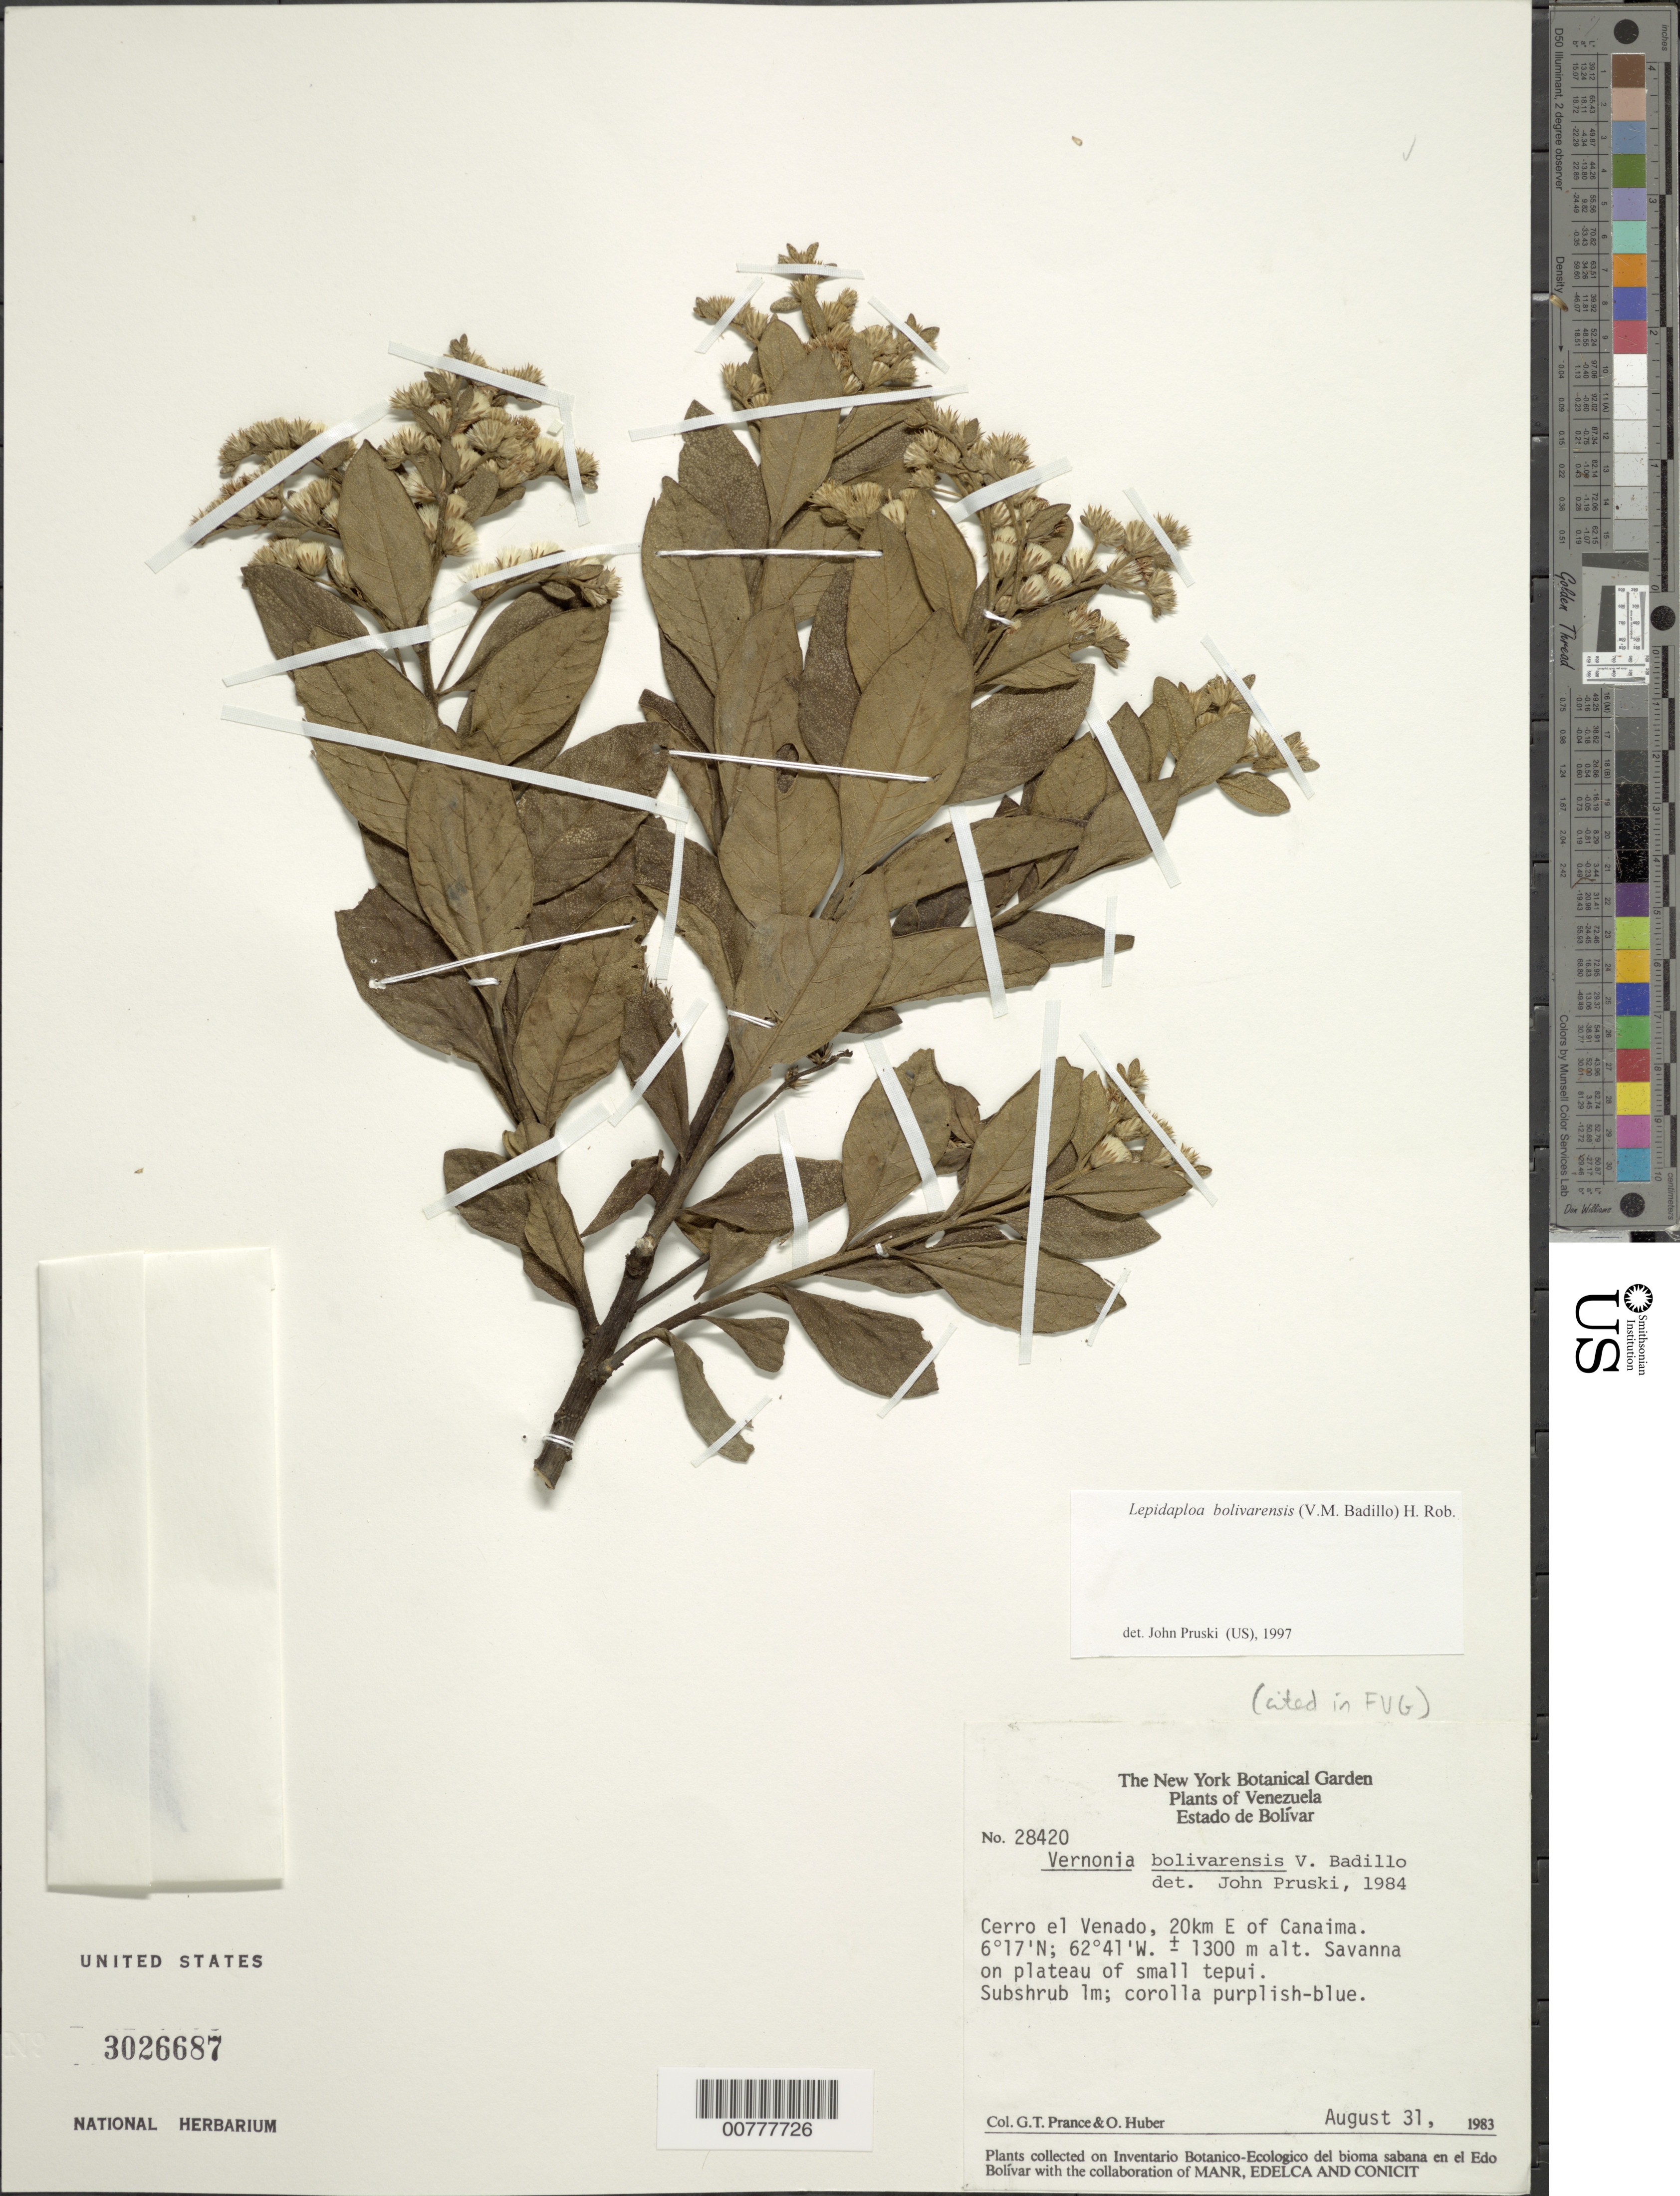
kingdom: Plantae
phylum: Tracheophyta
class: Magnoliopsida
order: Asterales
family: Asteraceae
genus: Lepidaploa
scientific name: Lepidaploa bolivarensis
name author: (V.M. Badillo) H. Rob.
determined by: Pruski, J. F.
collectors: G. T. Prance & O. Huber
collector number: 28420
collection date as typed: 31-Aug-83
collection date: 1983-08-31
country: Venezuela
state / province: Bolívar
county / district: Piar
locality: Cerro el Venado, 20 km E of Canaima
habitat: Savanna on plateau of small tepui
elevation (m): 1300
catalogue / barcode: US 3026687